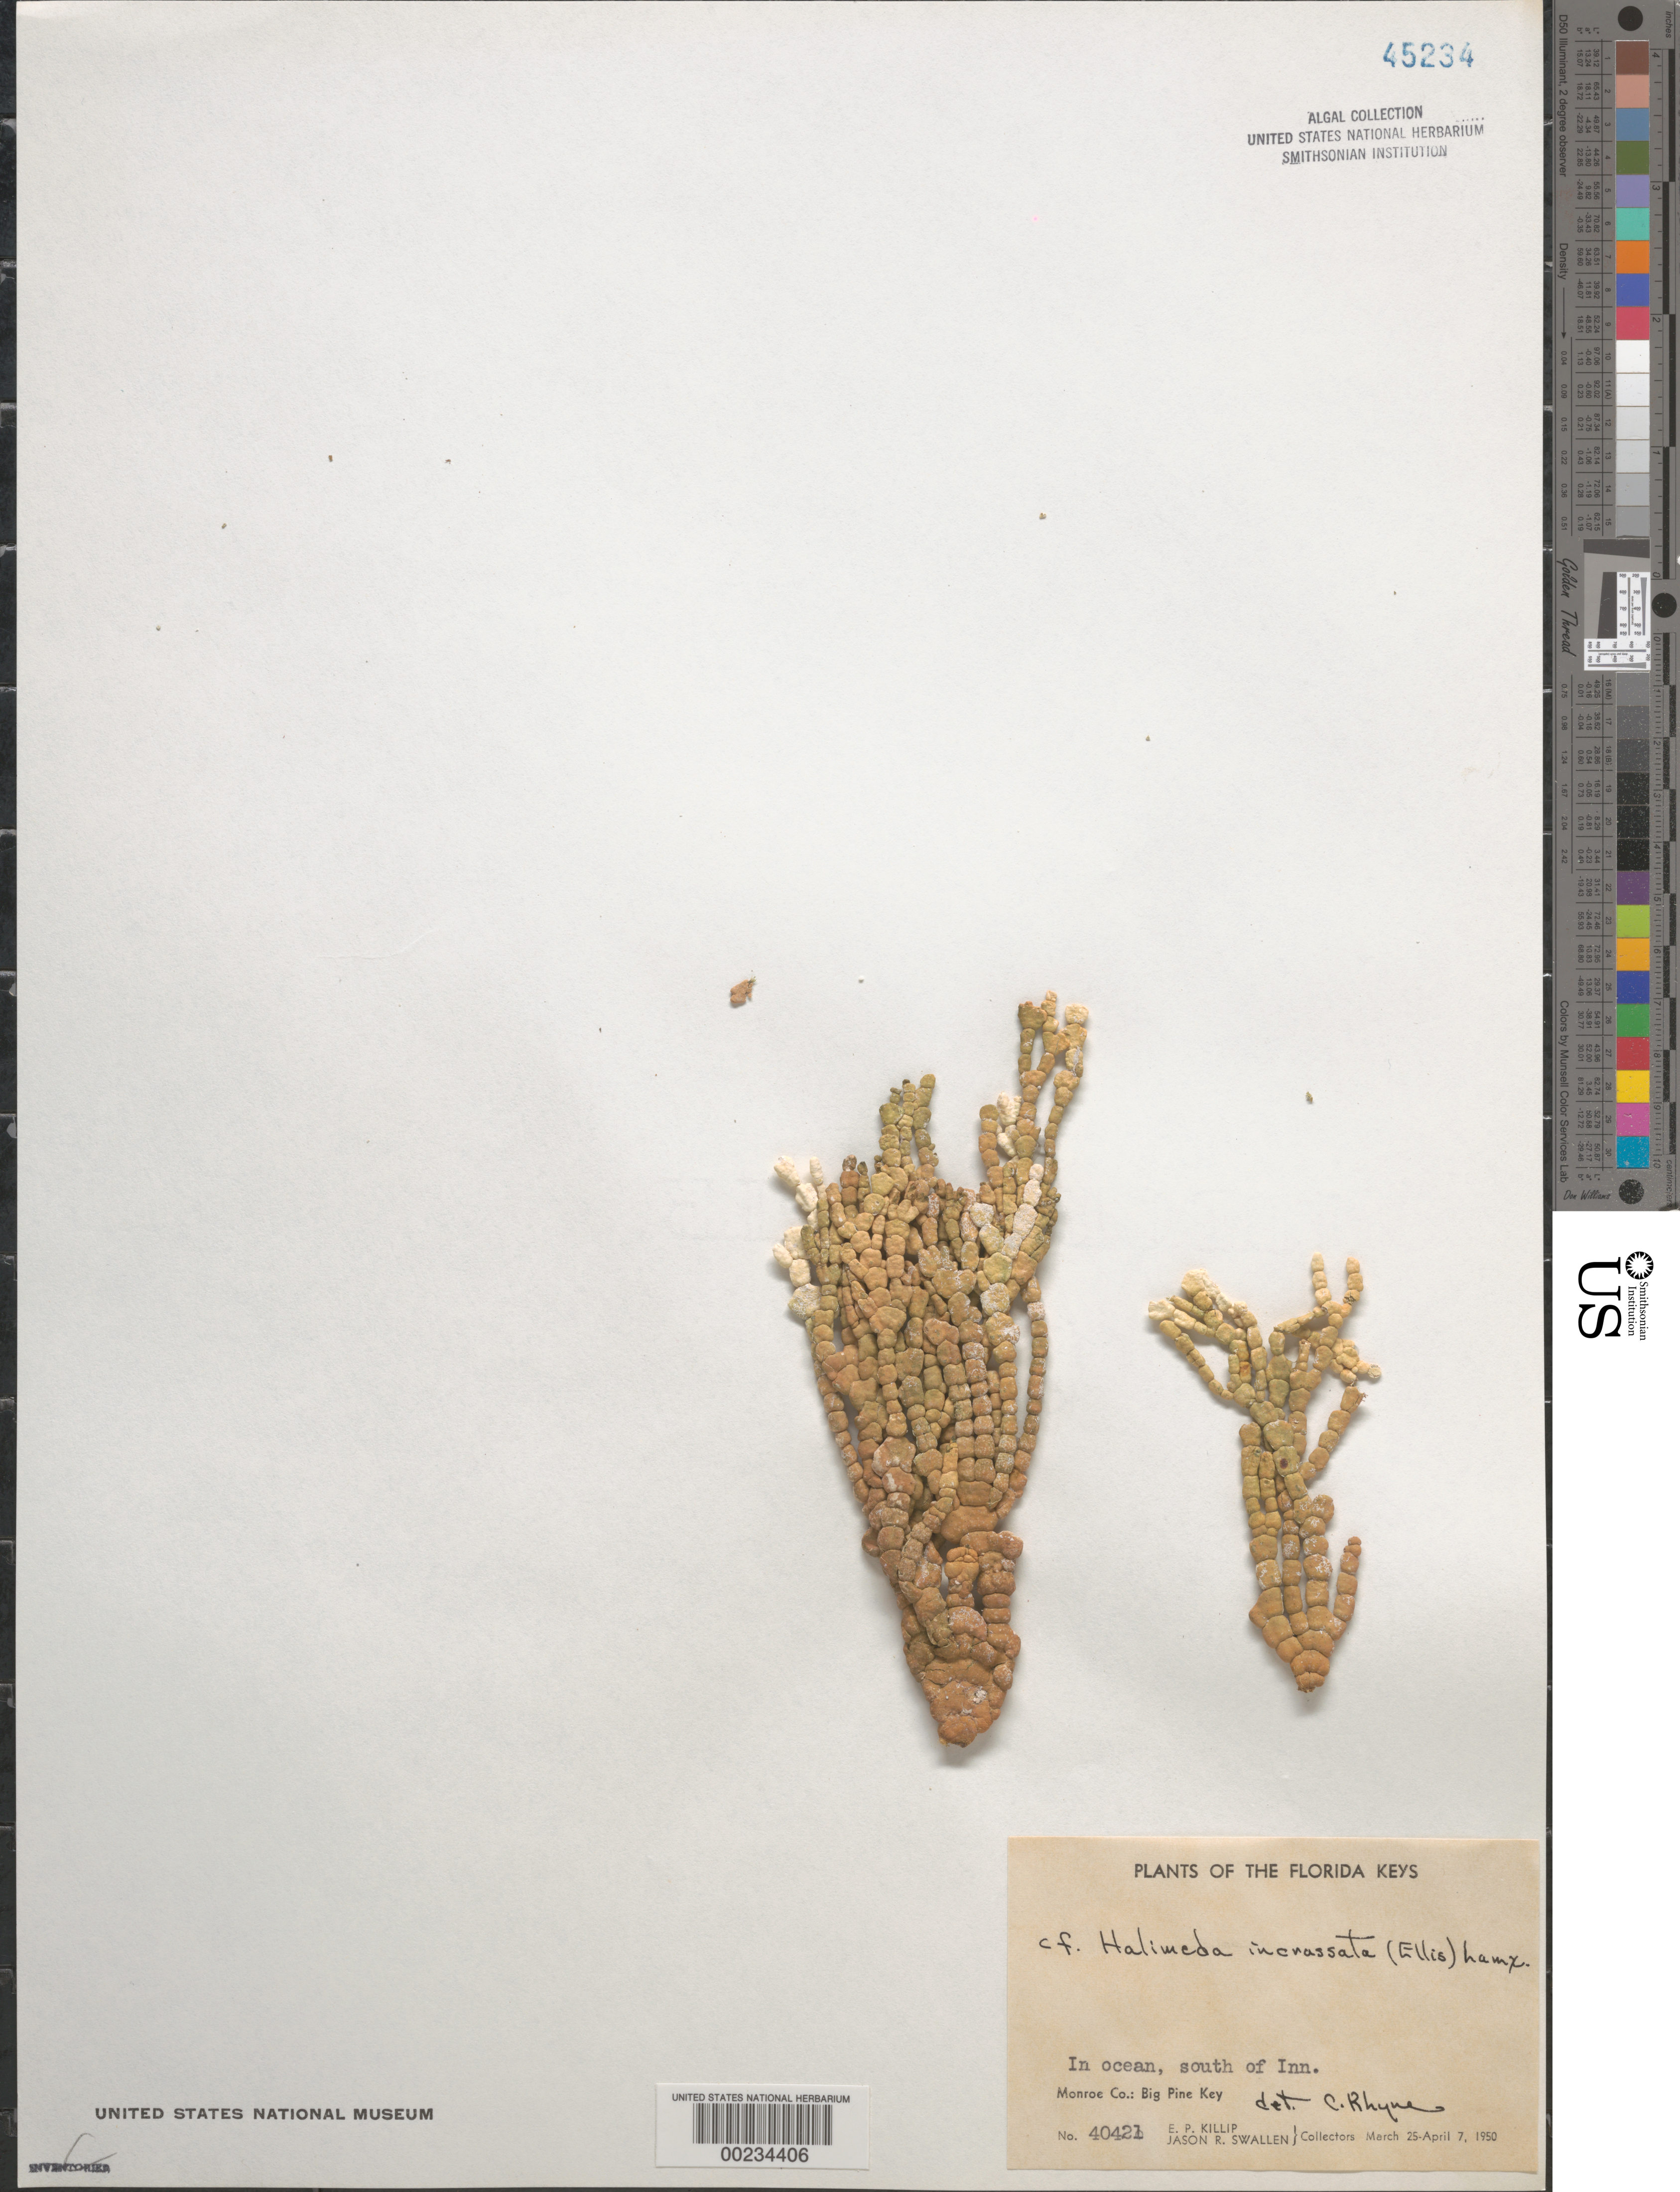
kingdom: Plantae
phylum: Chlorophyta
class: Ulvophyceae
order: Bryopsidales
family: Halimedaceae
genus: Halimeda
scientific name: Halimeda incrassata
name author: (J. Ellis) J.V.Lamouroux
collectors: E. P. Killip & J. R. Swallen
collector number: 40421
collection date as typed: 25 Mar 1950 TO 07 Apr 1950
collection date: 1950-03-25/1950-04-07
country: United States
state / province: Florida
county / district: Monroe County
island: Big Pine Key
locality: South of Big Pine Inn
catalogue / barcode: US 45234